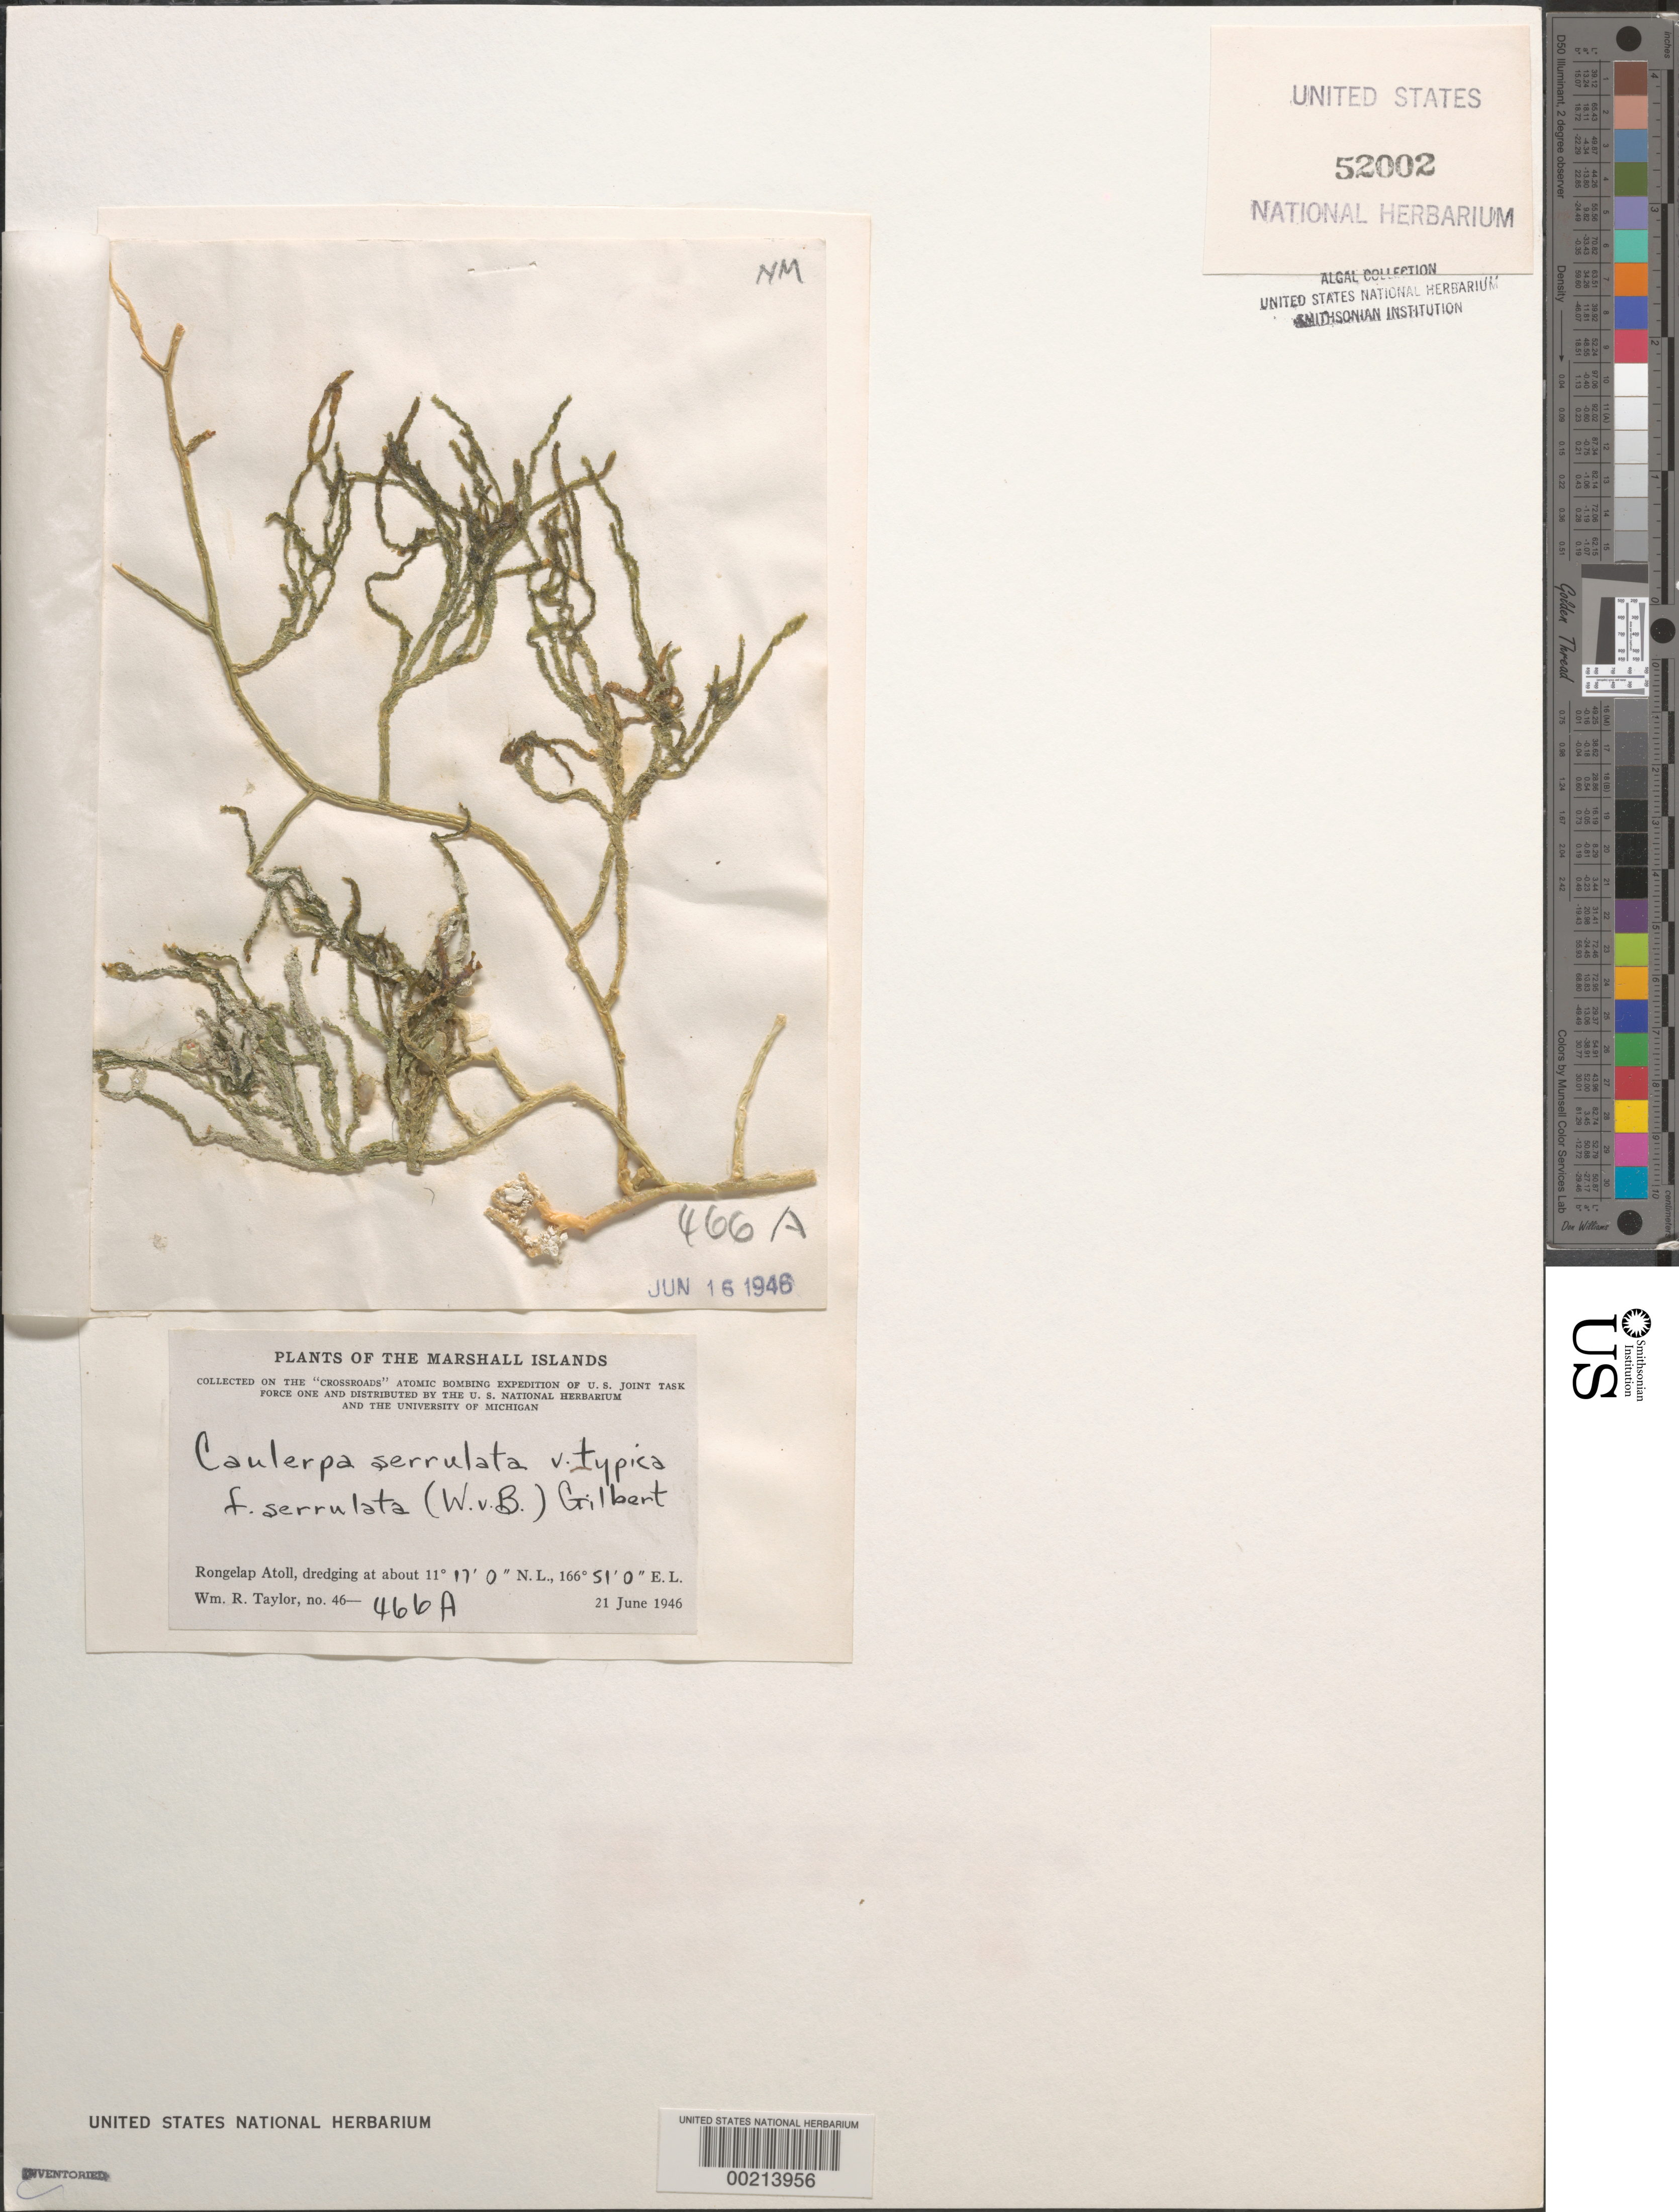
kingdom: Plantae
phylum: Chlorophyta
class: Ulvophyceae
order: Bryopsidales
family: Caulerpaceae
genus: Caulerpa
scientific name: Caulerpa serrulata var. typica forma serrulata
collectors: W. R. Taylor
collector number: WRT 46-466a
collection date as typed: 21 Jun 1946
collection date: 1946-06-21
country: Marshall Islands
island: Rongelap Atoll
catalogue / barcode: US 52002